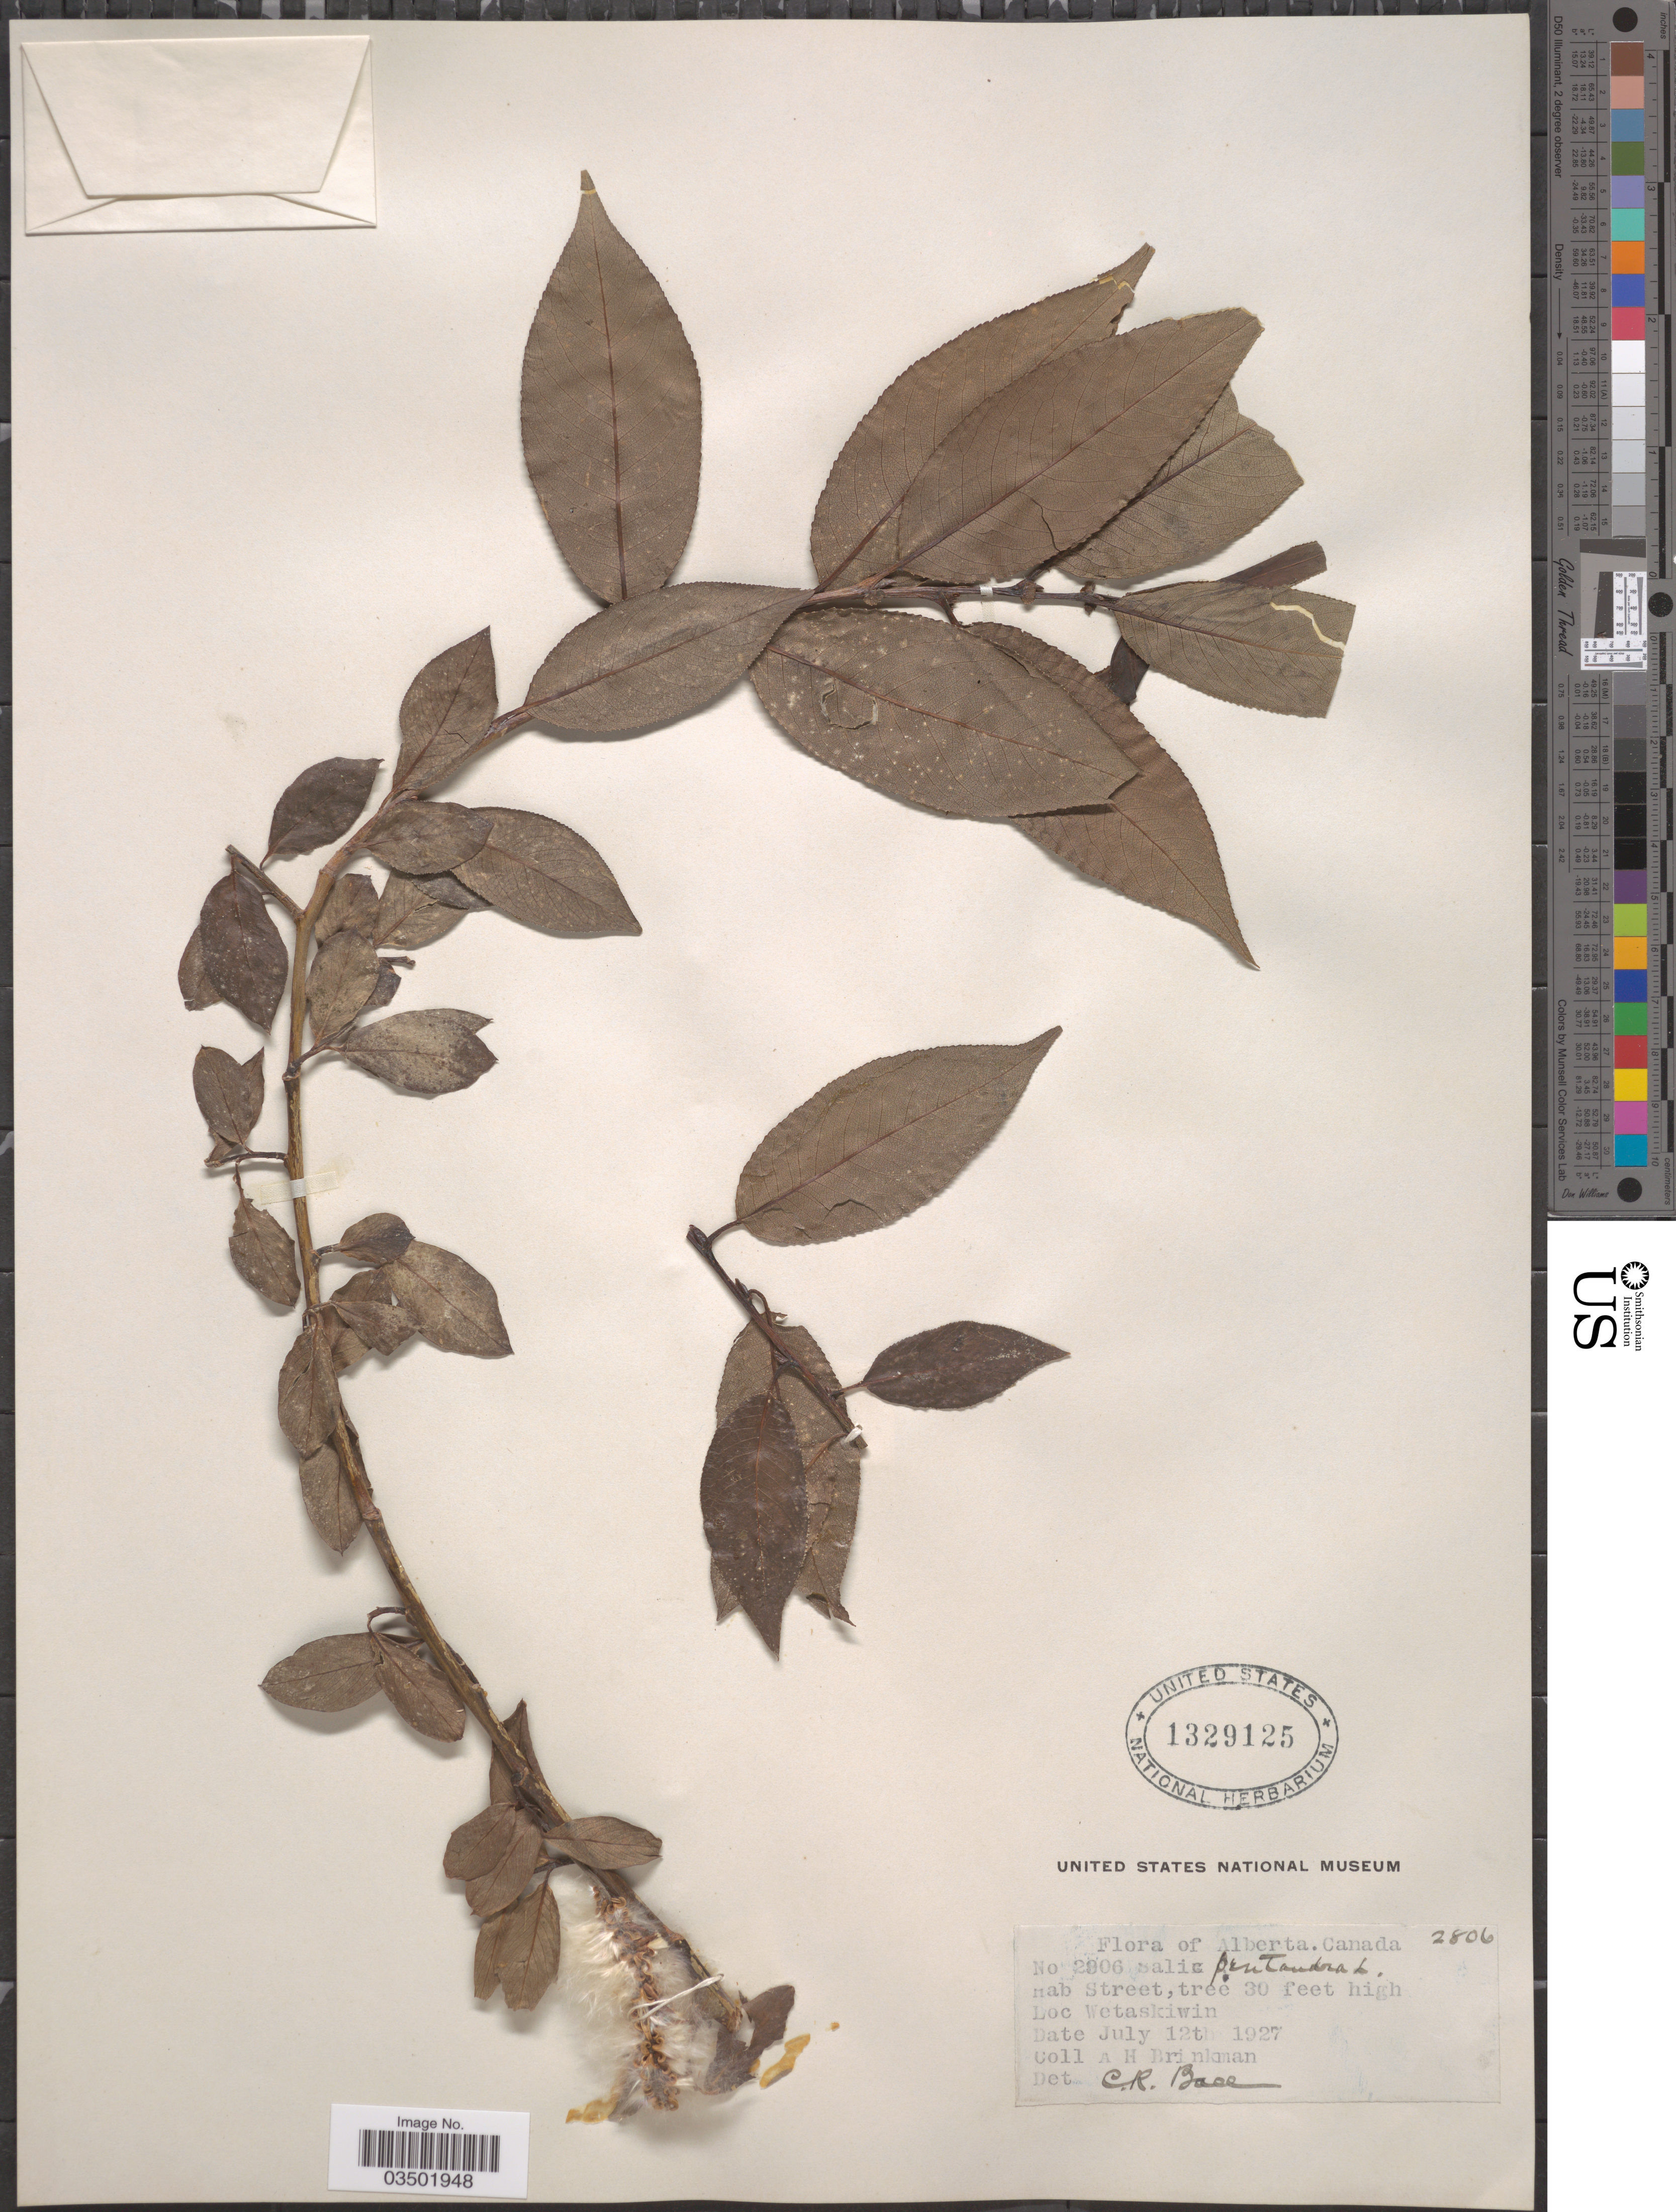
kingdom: Plantae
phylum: Tracheophyta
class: Magnoliopsida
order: Malpighiales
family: Salicaceae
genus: Salix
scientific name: Salix pentandra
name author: L.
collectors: A. Brinkman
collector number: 2806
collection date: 1927-07-12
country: Canada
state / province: Alberta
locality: Wetaskiwin.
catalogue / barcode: US 1329125